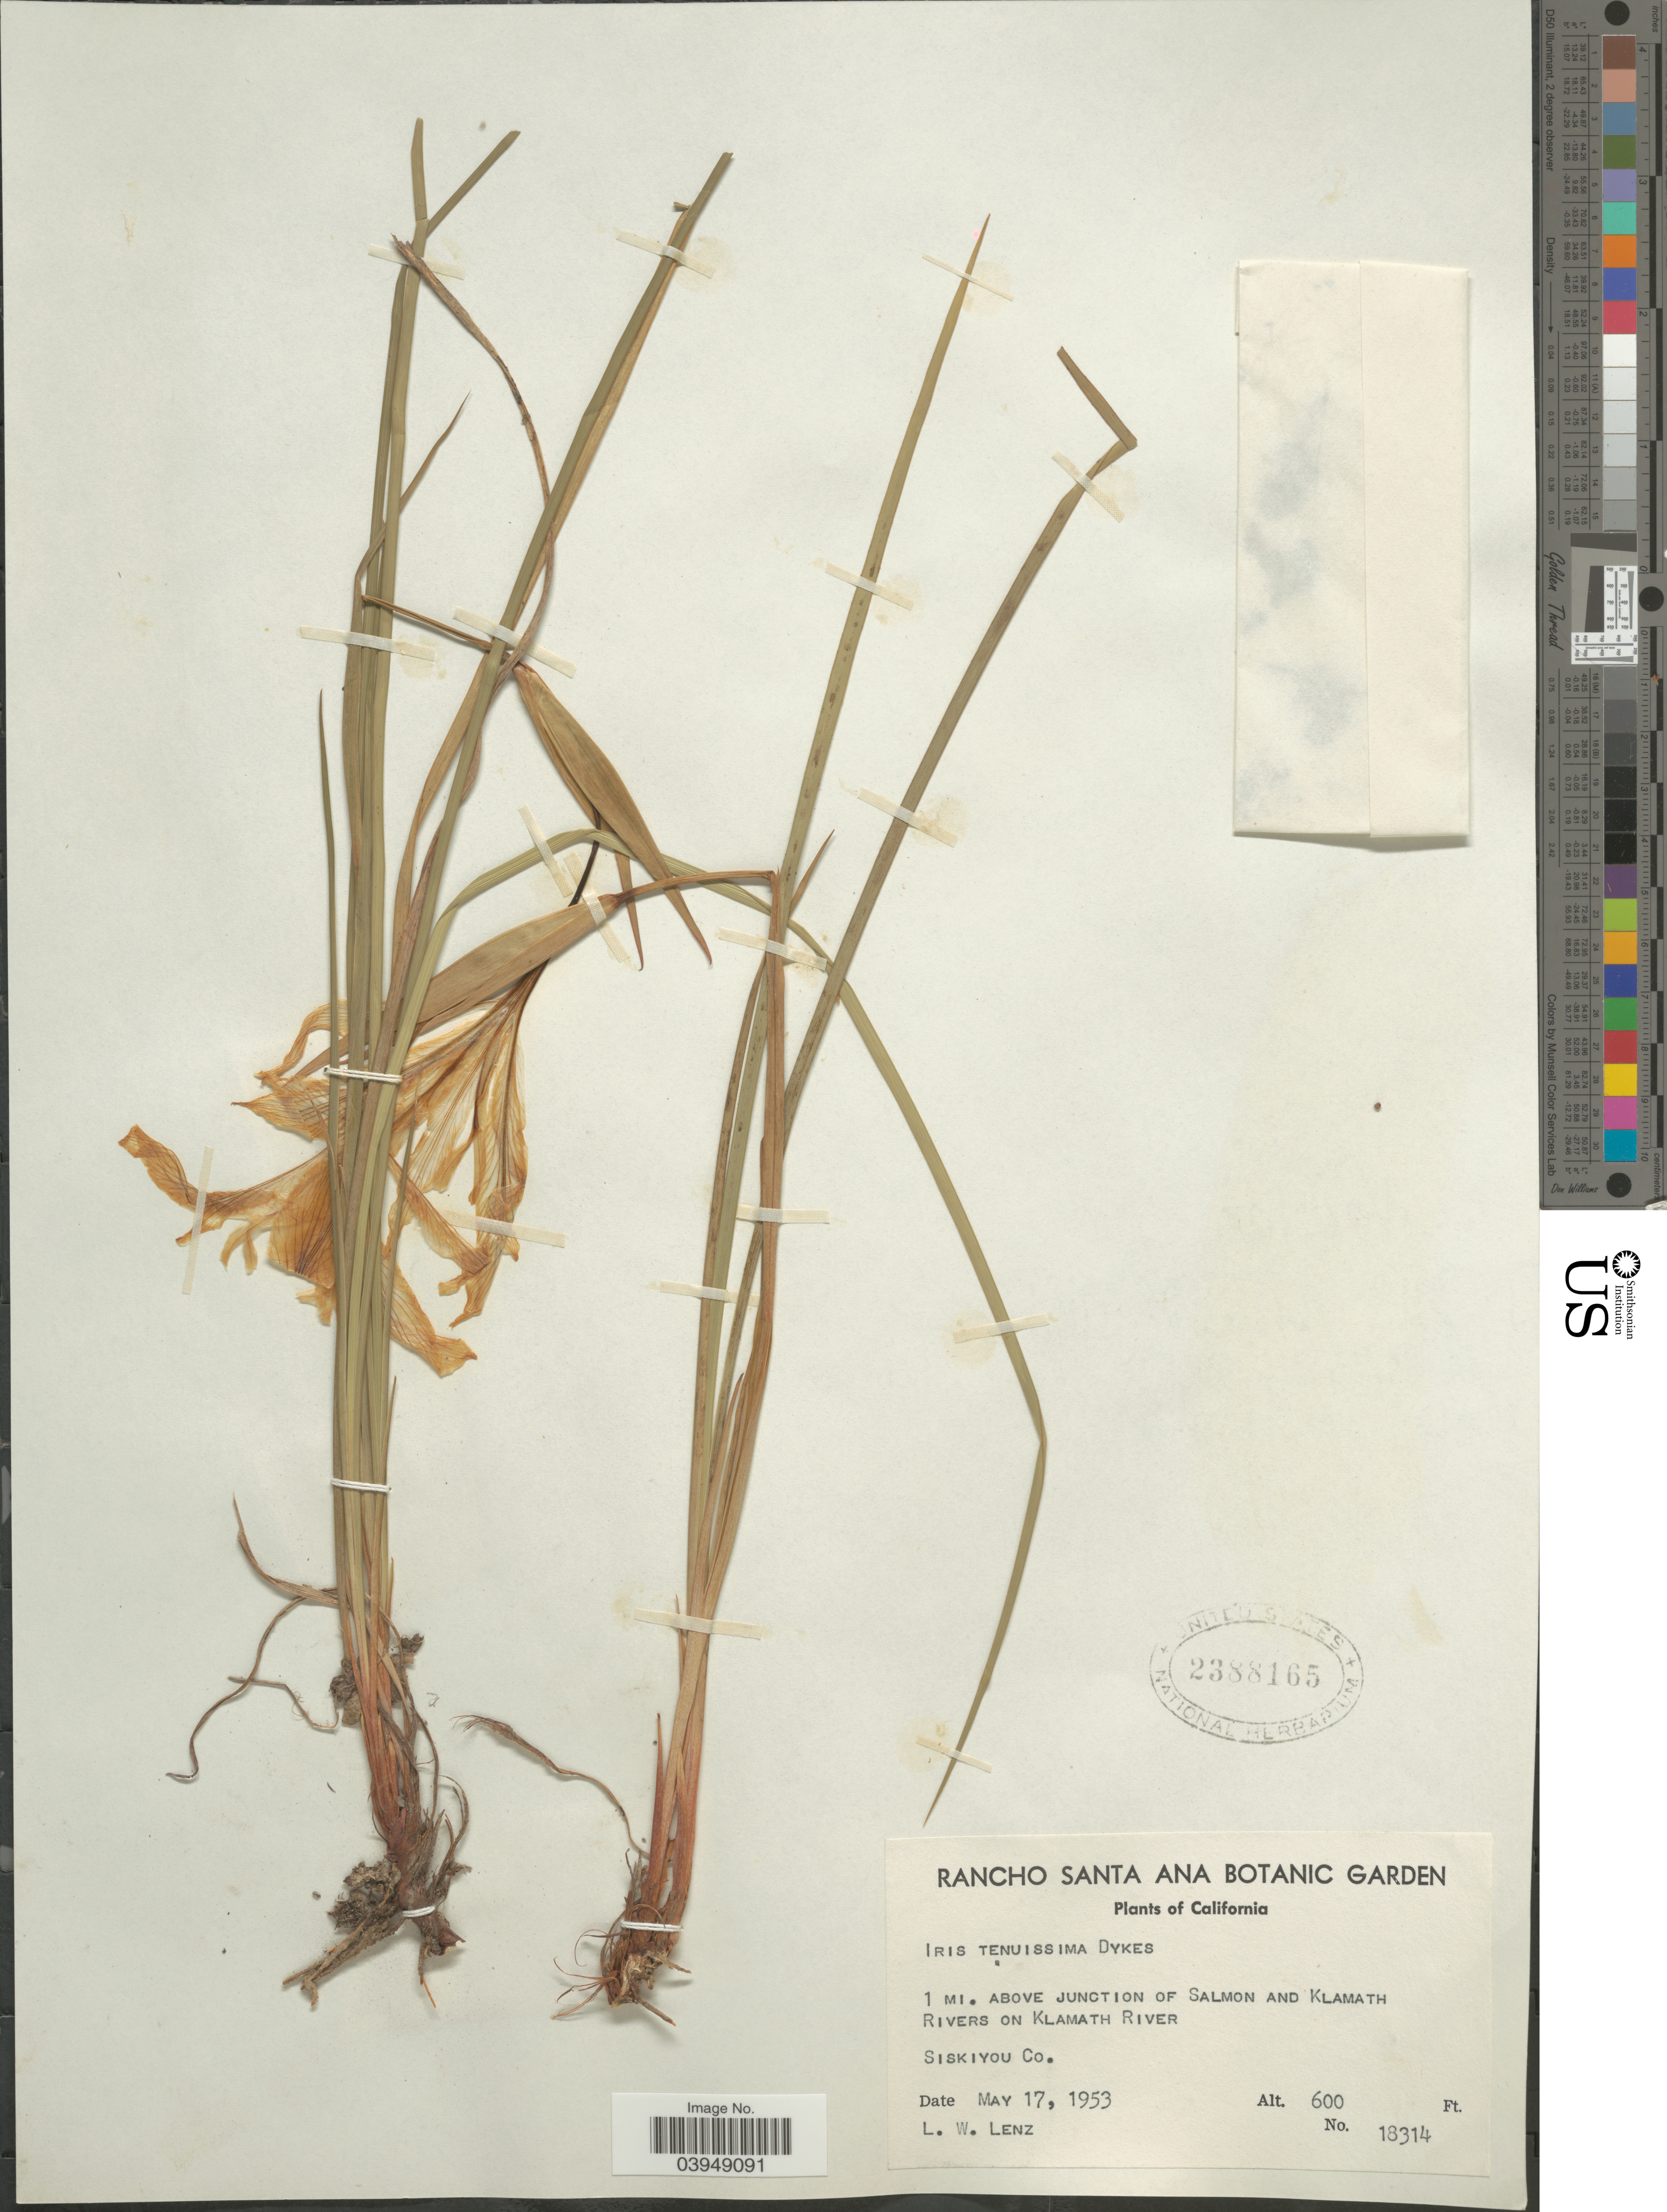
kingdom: Plantae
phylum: Tracheophyta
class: Liliopsida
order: Asparagales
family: Iridaceae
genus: Iris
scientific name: Iris tenuissima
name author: Dykes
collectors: L. Lenz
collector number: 18314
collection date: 1953-05-17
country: United States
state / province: California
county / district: Siskiyou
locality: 1 mi. above junction of Salmon and Klamath Rivers on Klamath River. Siskiyou Co.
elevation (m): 183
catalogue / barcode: US 2388165